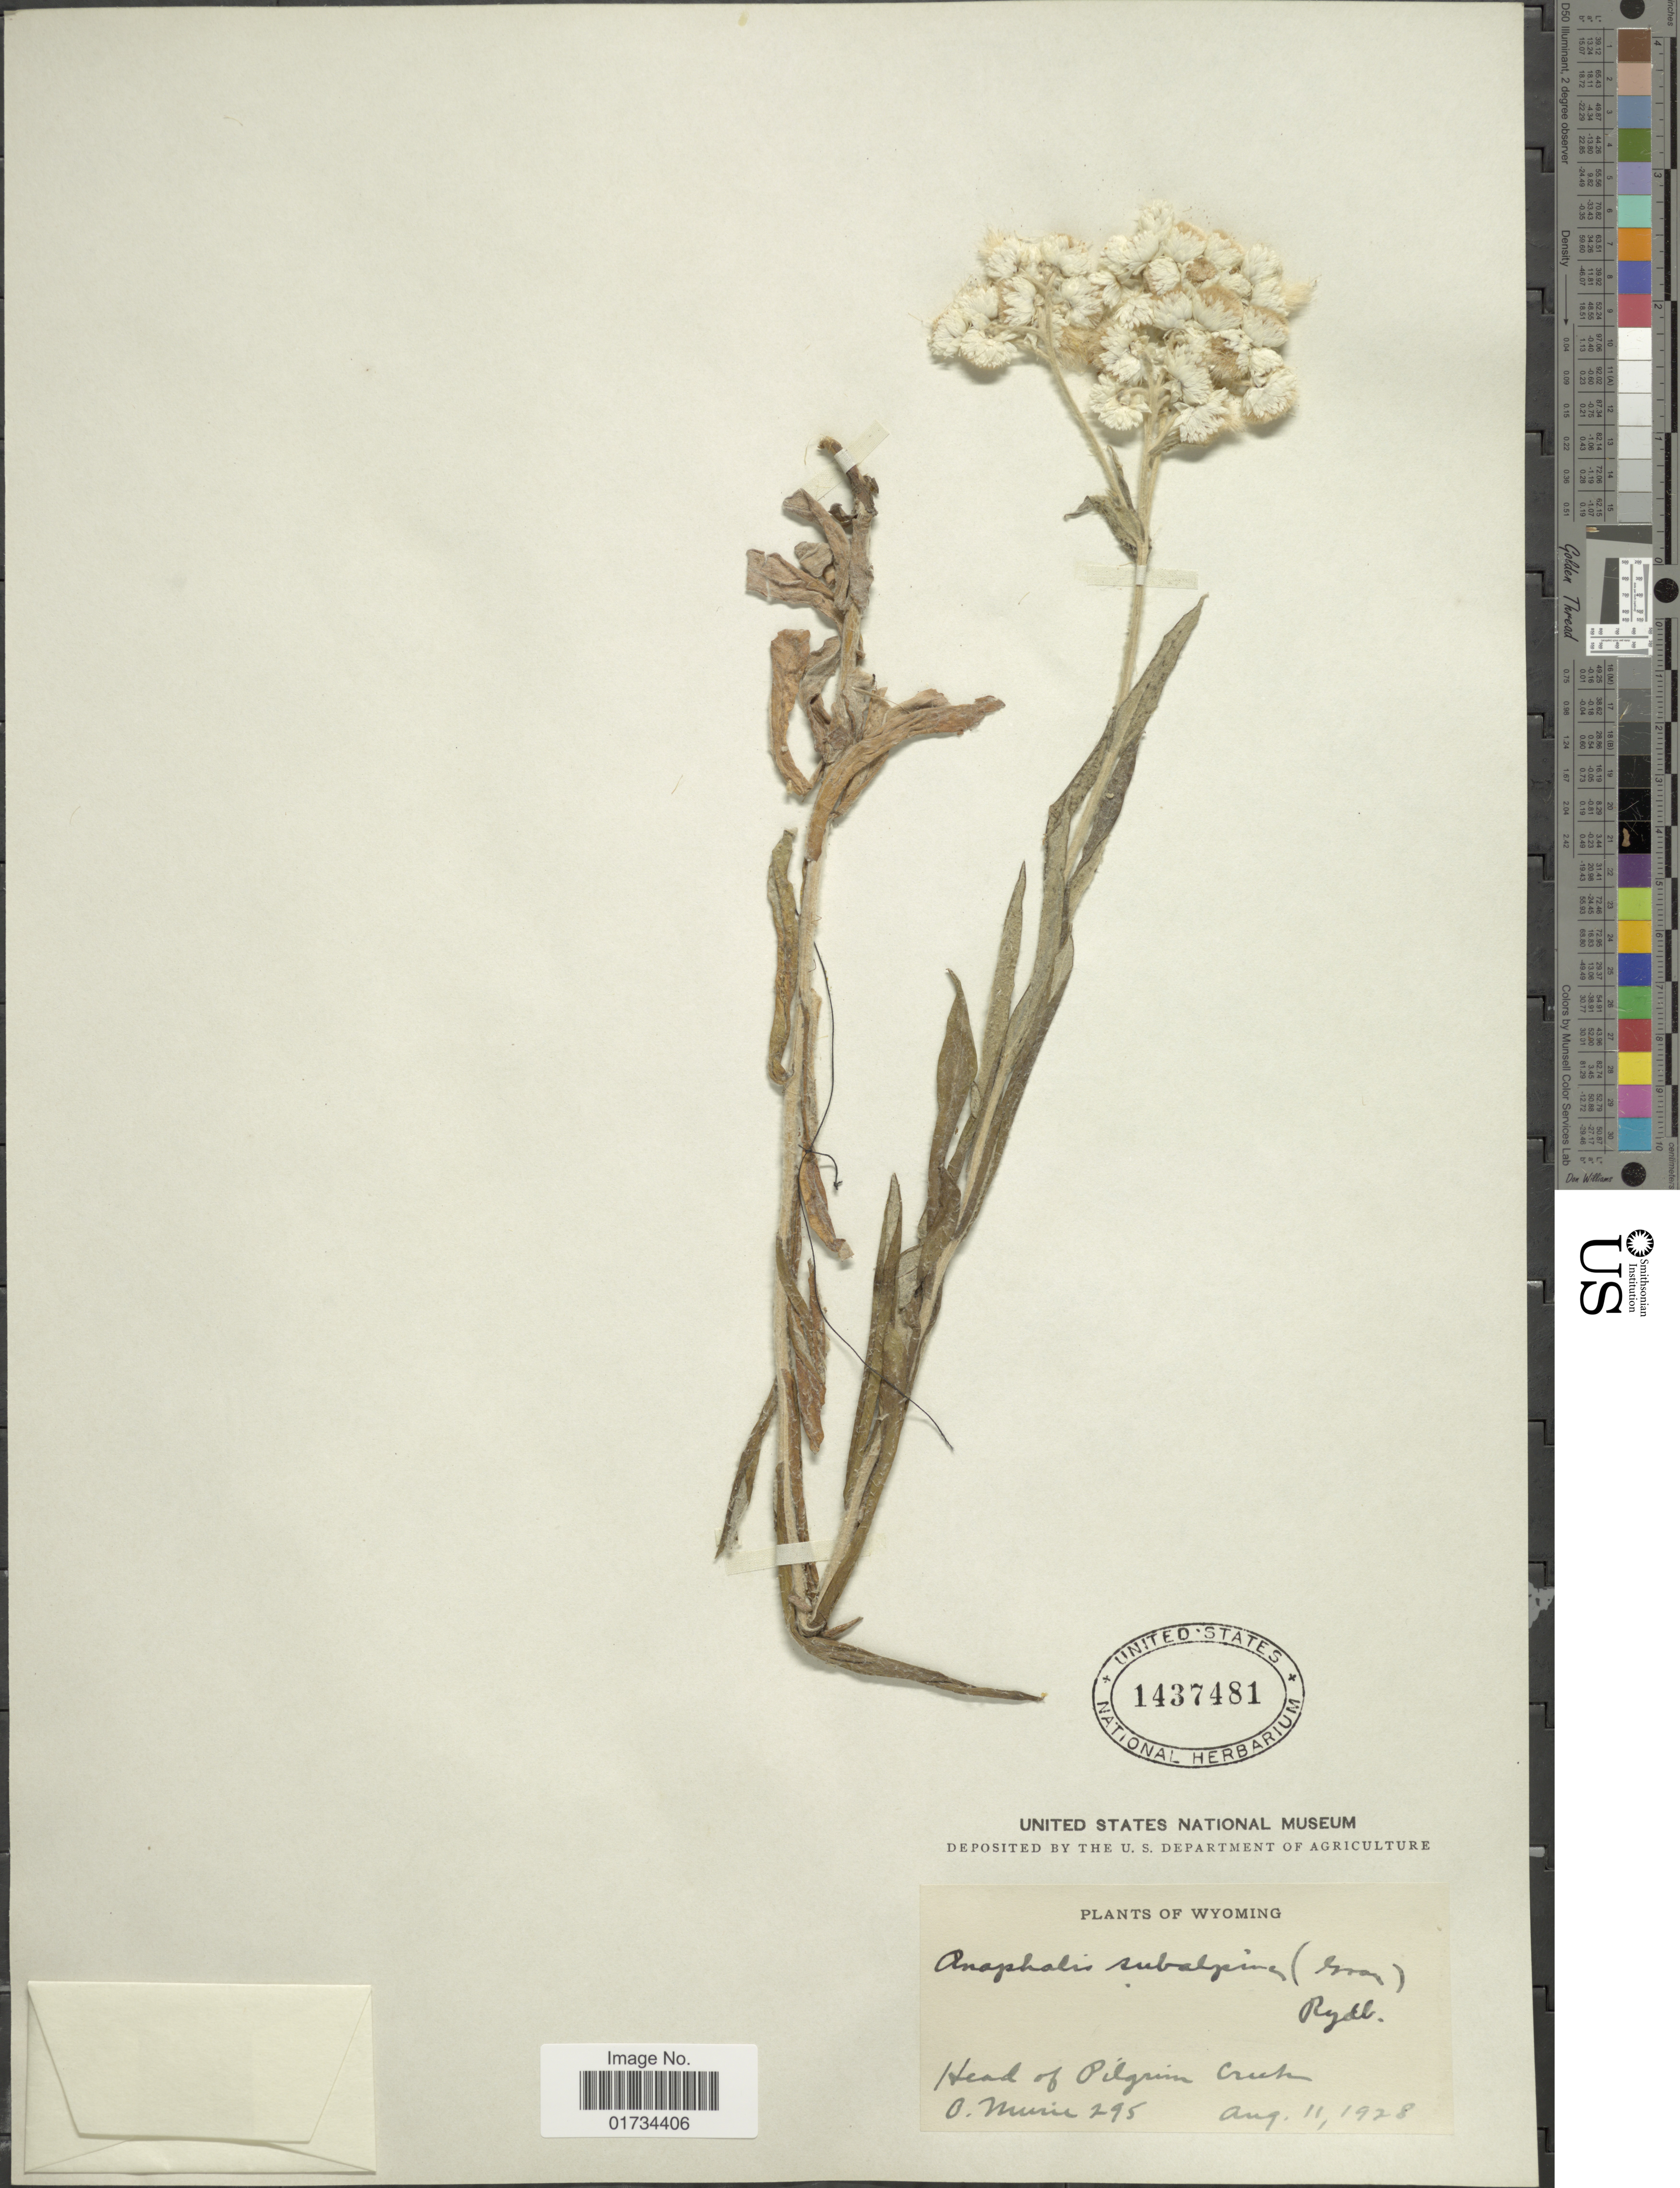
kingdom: Plantae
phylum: Tracheophyta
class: Magnoliopsida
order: Asterales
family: Asteraceae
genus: Anaphalis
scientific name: Anaphalis subalpina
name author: (A. Gray) Rydb.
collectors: O. Murie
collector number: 295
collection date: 1928-08-11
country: United States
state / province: Wyoming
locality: Wyoming. Head of Pelgrim Creek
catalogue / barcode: US 1437481